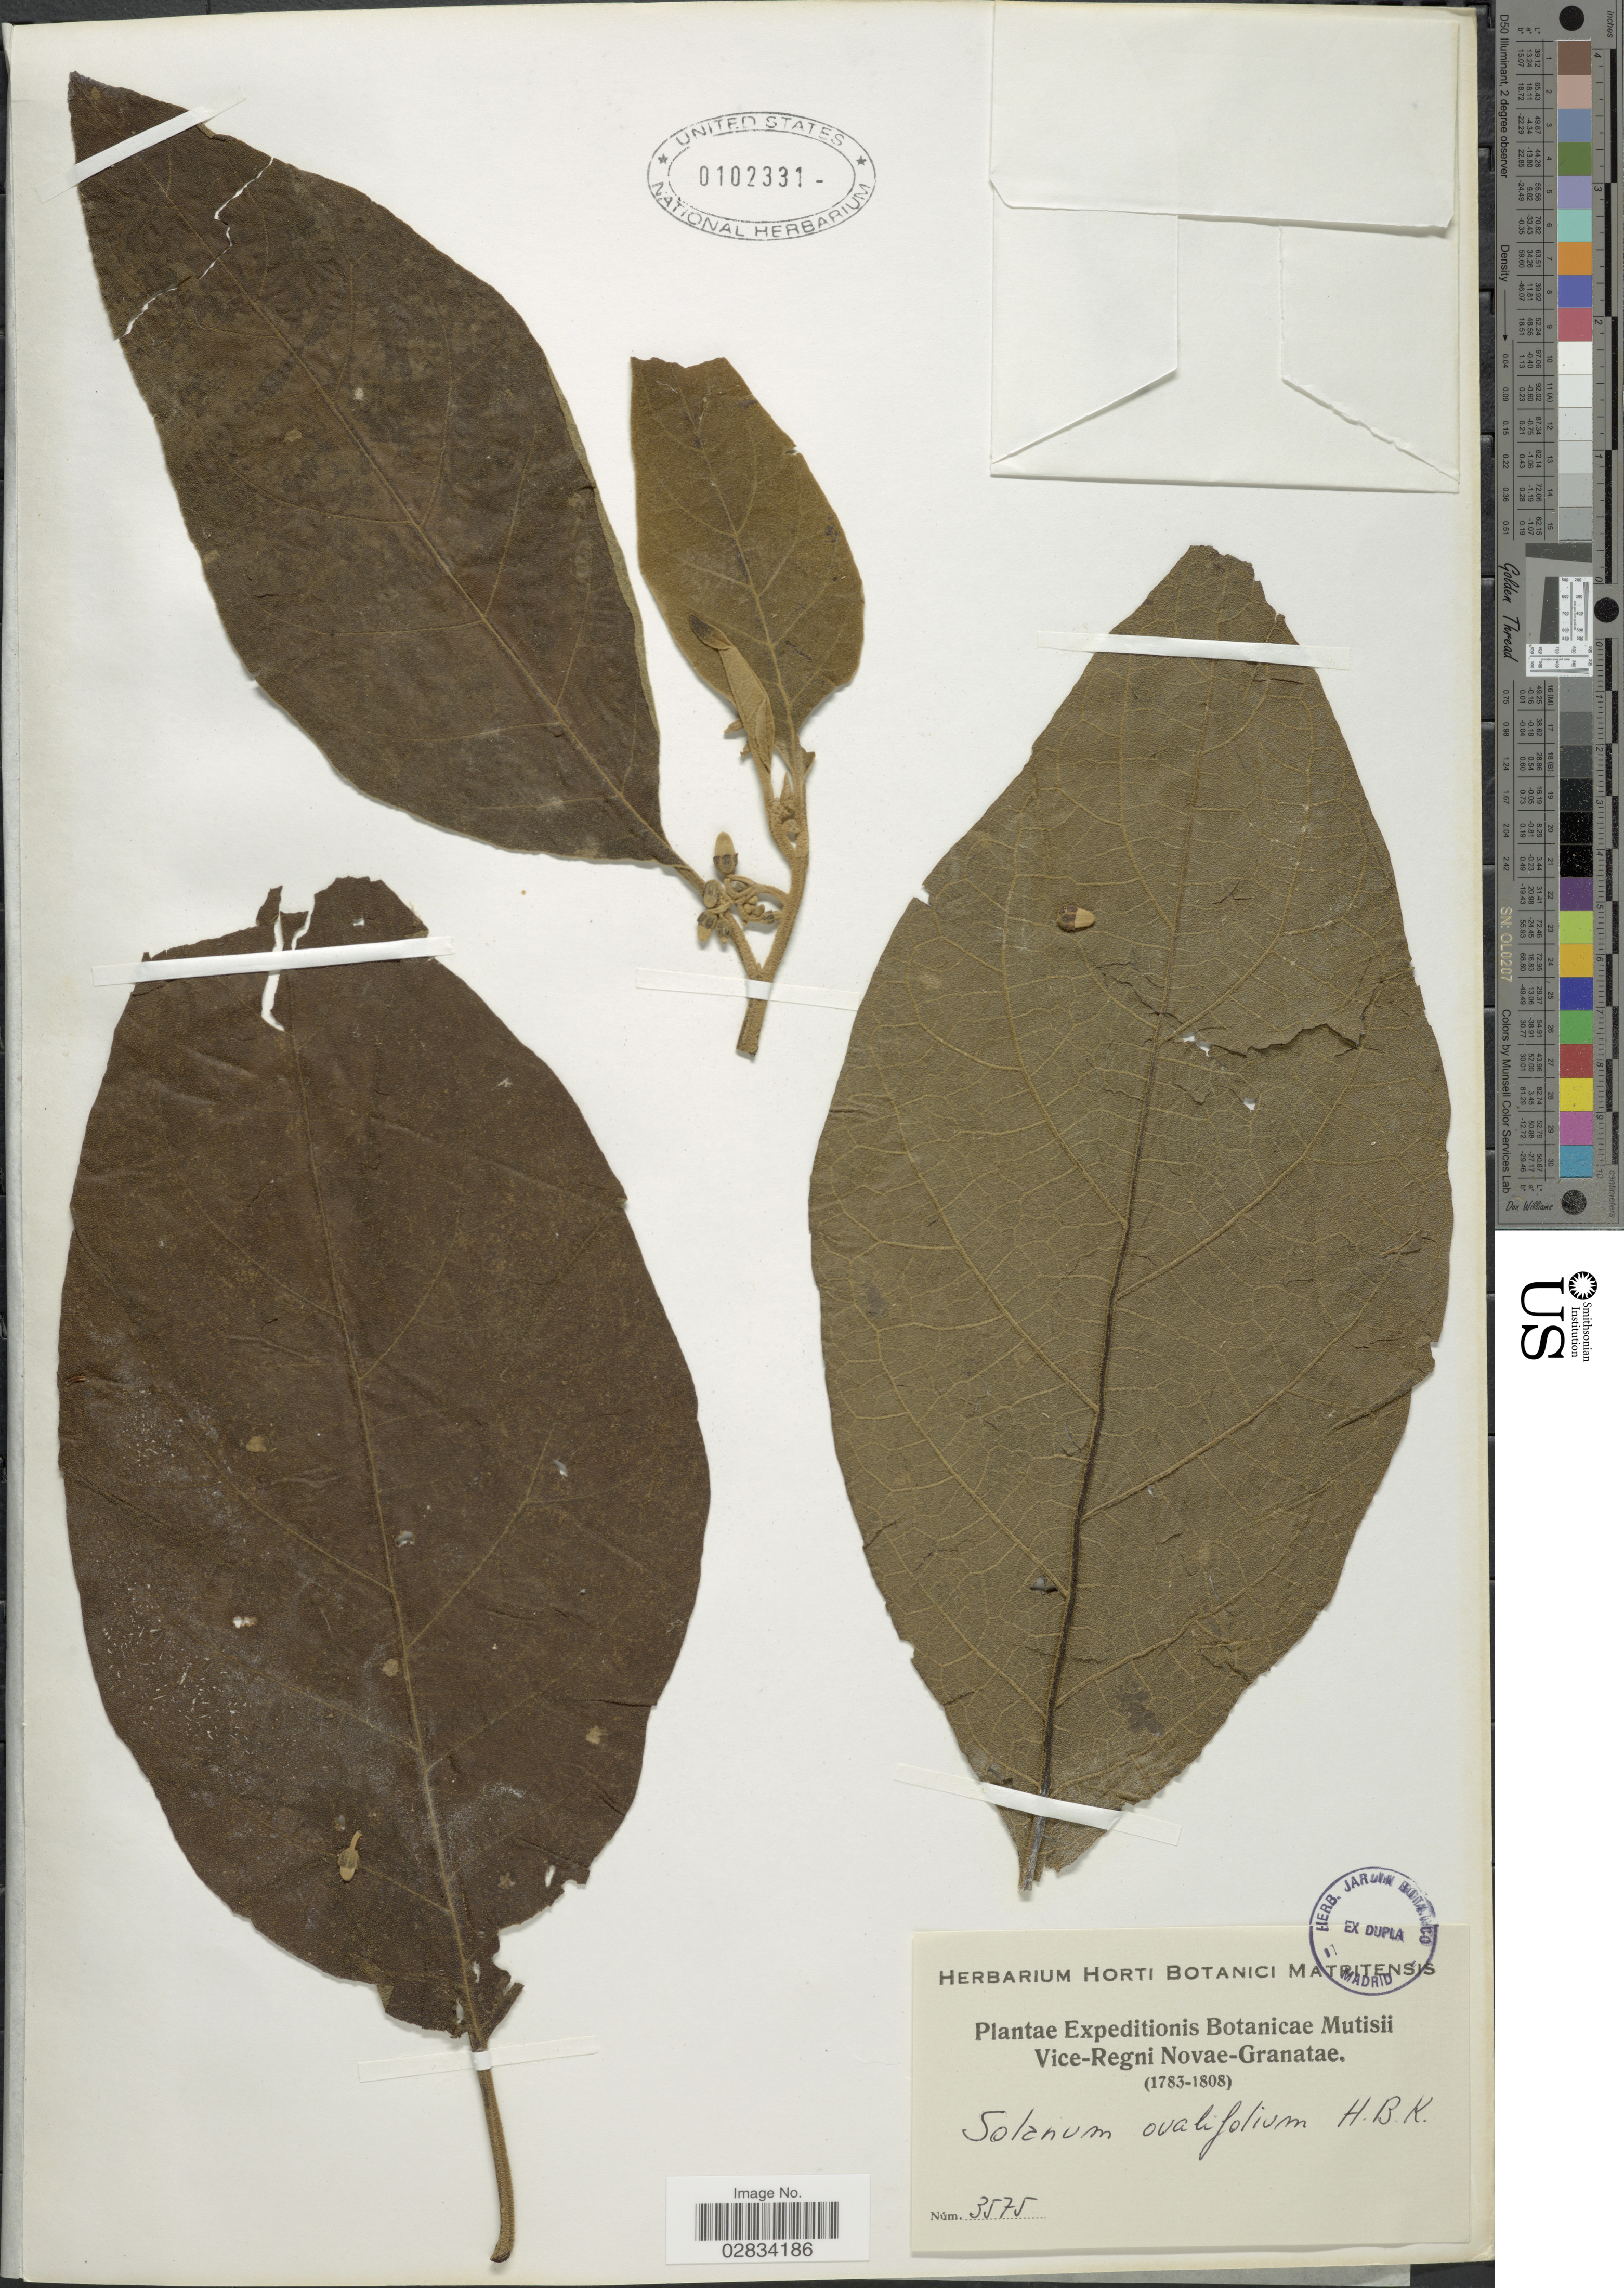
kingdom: Plantae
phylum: Tracheophyta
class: Magnoliopsida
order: Solanales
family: Solanaceae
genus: Solanum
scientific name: Solanum ovalifolium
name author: Dunal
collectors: Expeditions Botanicae Mutisii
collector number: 3575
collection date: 1783/1808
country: Colombia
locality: Vice-Regni Novae-Granatae.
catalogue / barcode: US 102331